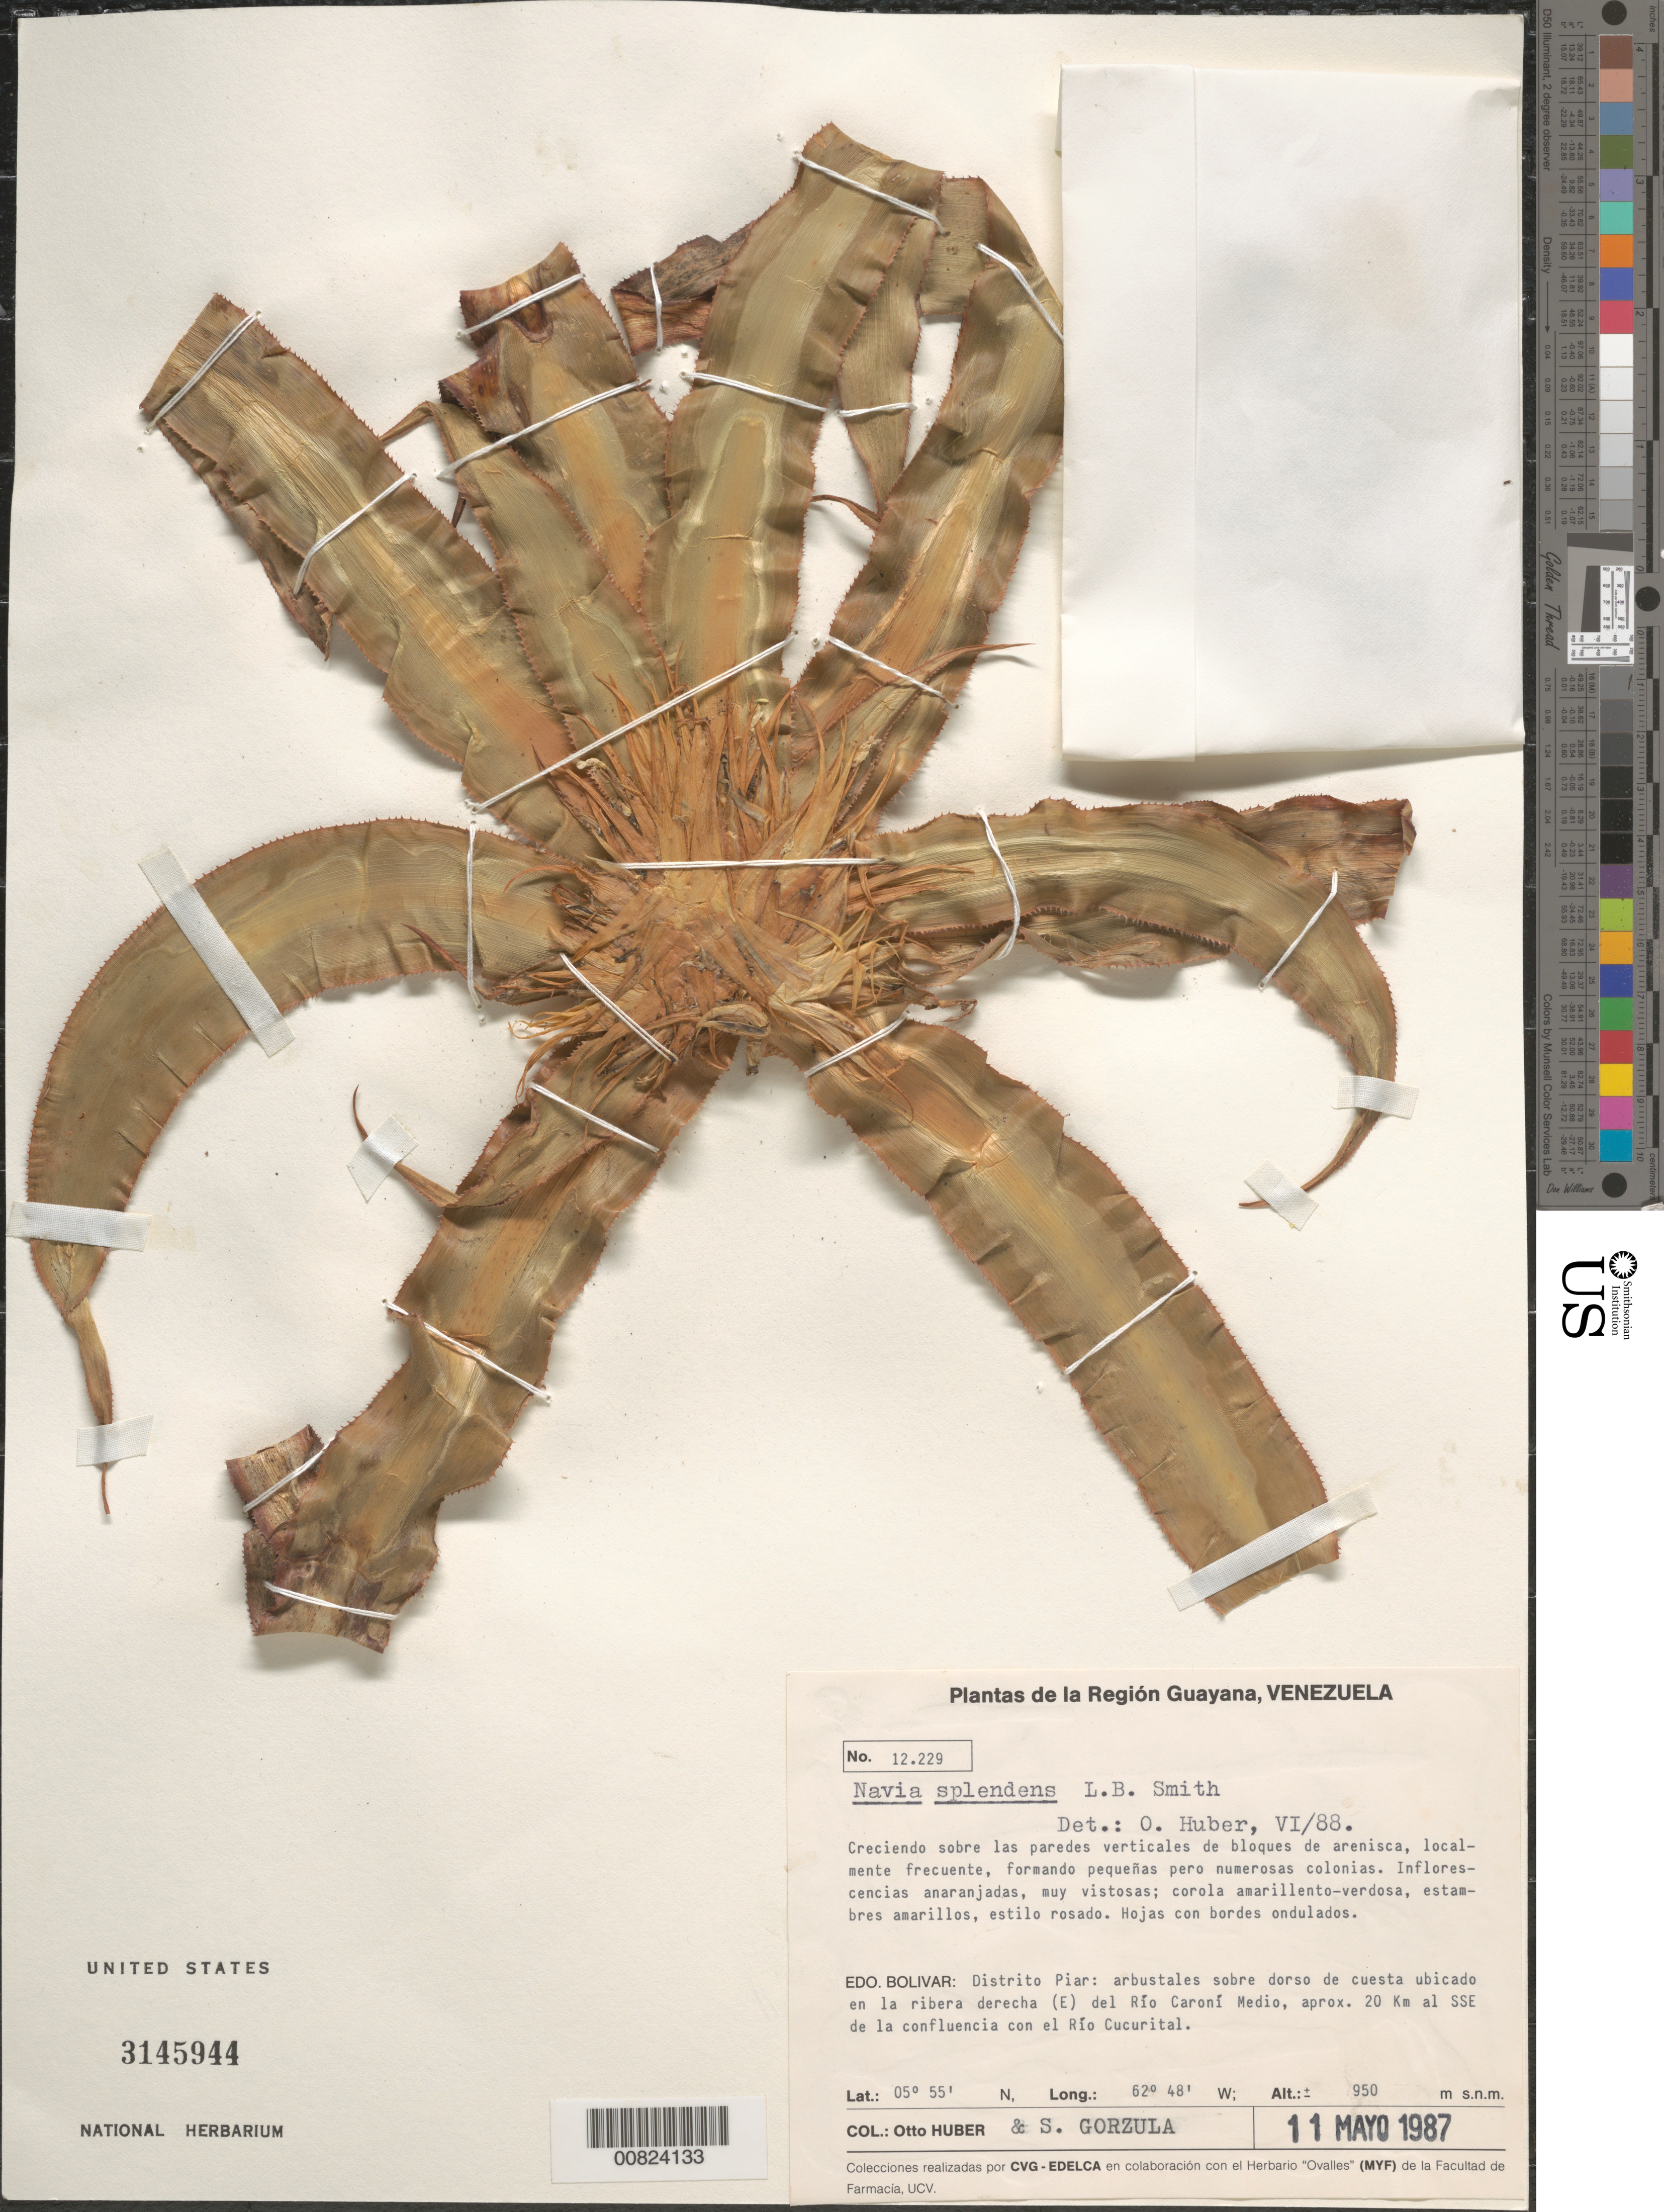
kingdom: Plantae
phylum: Tracheophyta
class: Liliopsida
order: Poales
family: Bromeliaceae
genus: Navia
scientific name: Navia splendens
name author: L.B. Sm.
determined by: Huber, Otto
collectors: O. Huber & S. Gorzula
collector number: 12229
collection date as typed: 11-May-87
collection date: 1987-05-11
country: Venezuela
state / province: Bolívar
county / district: Piar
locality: Río Caroní Medio, east of, 20 km SSE from confluence with Río Cucurital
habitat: Arbustales sobre dorso de cuesta ubicado en la ribera derecha del rio; creciendo sobre las paredes verticales de bloques de arenisca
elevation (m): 950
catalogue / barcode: US 3145944